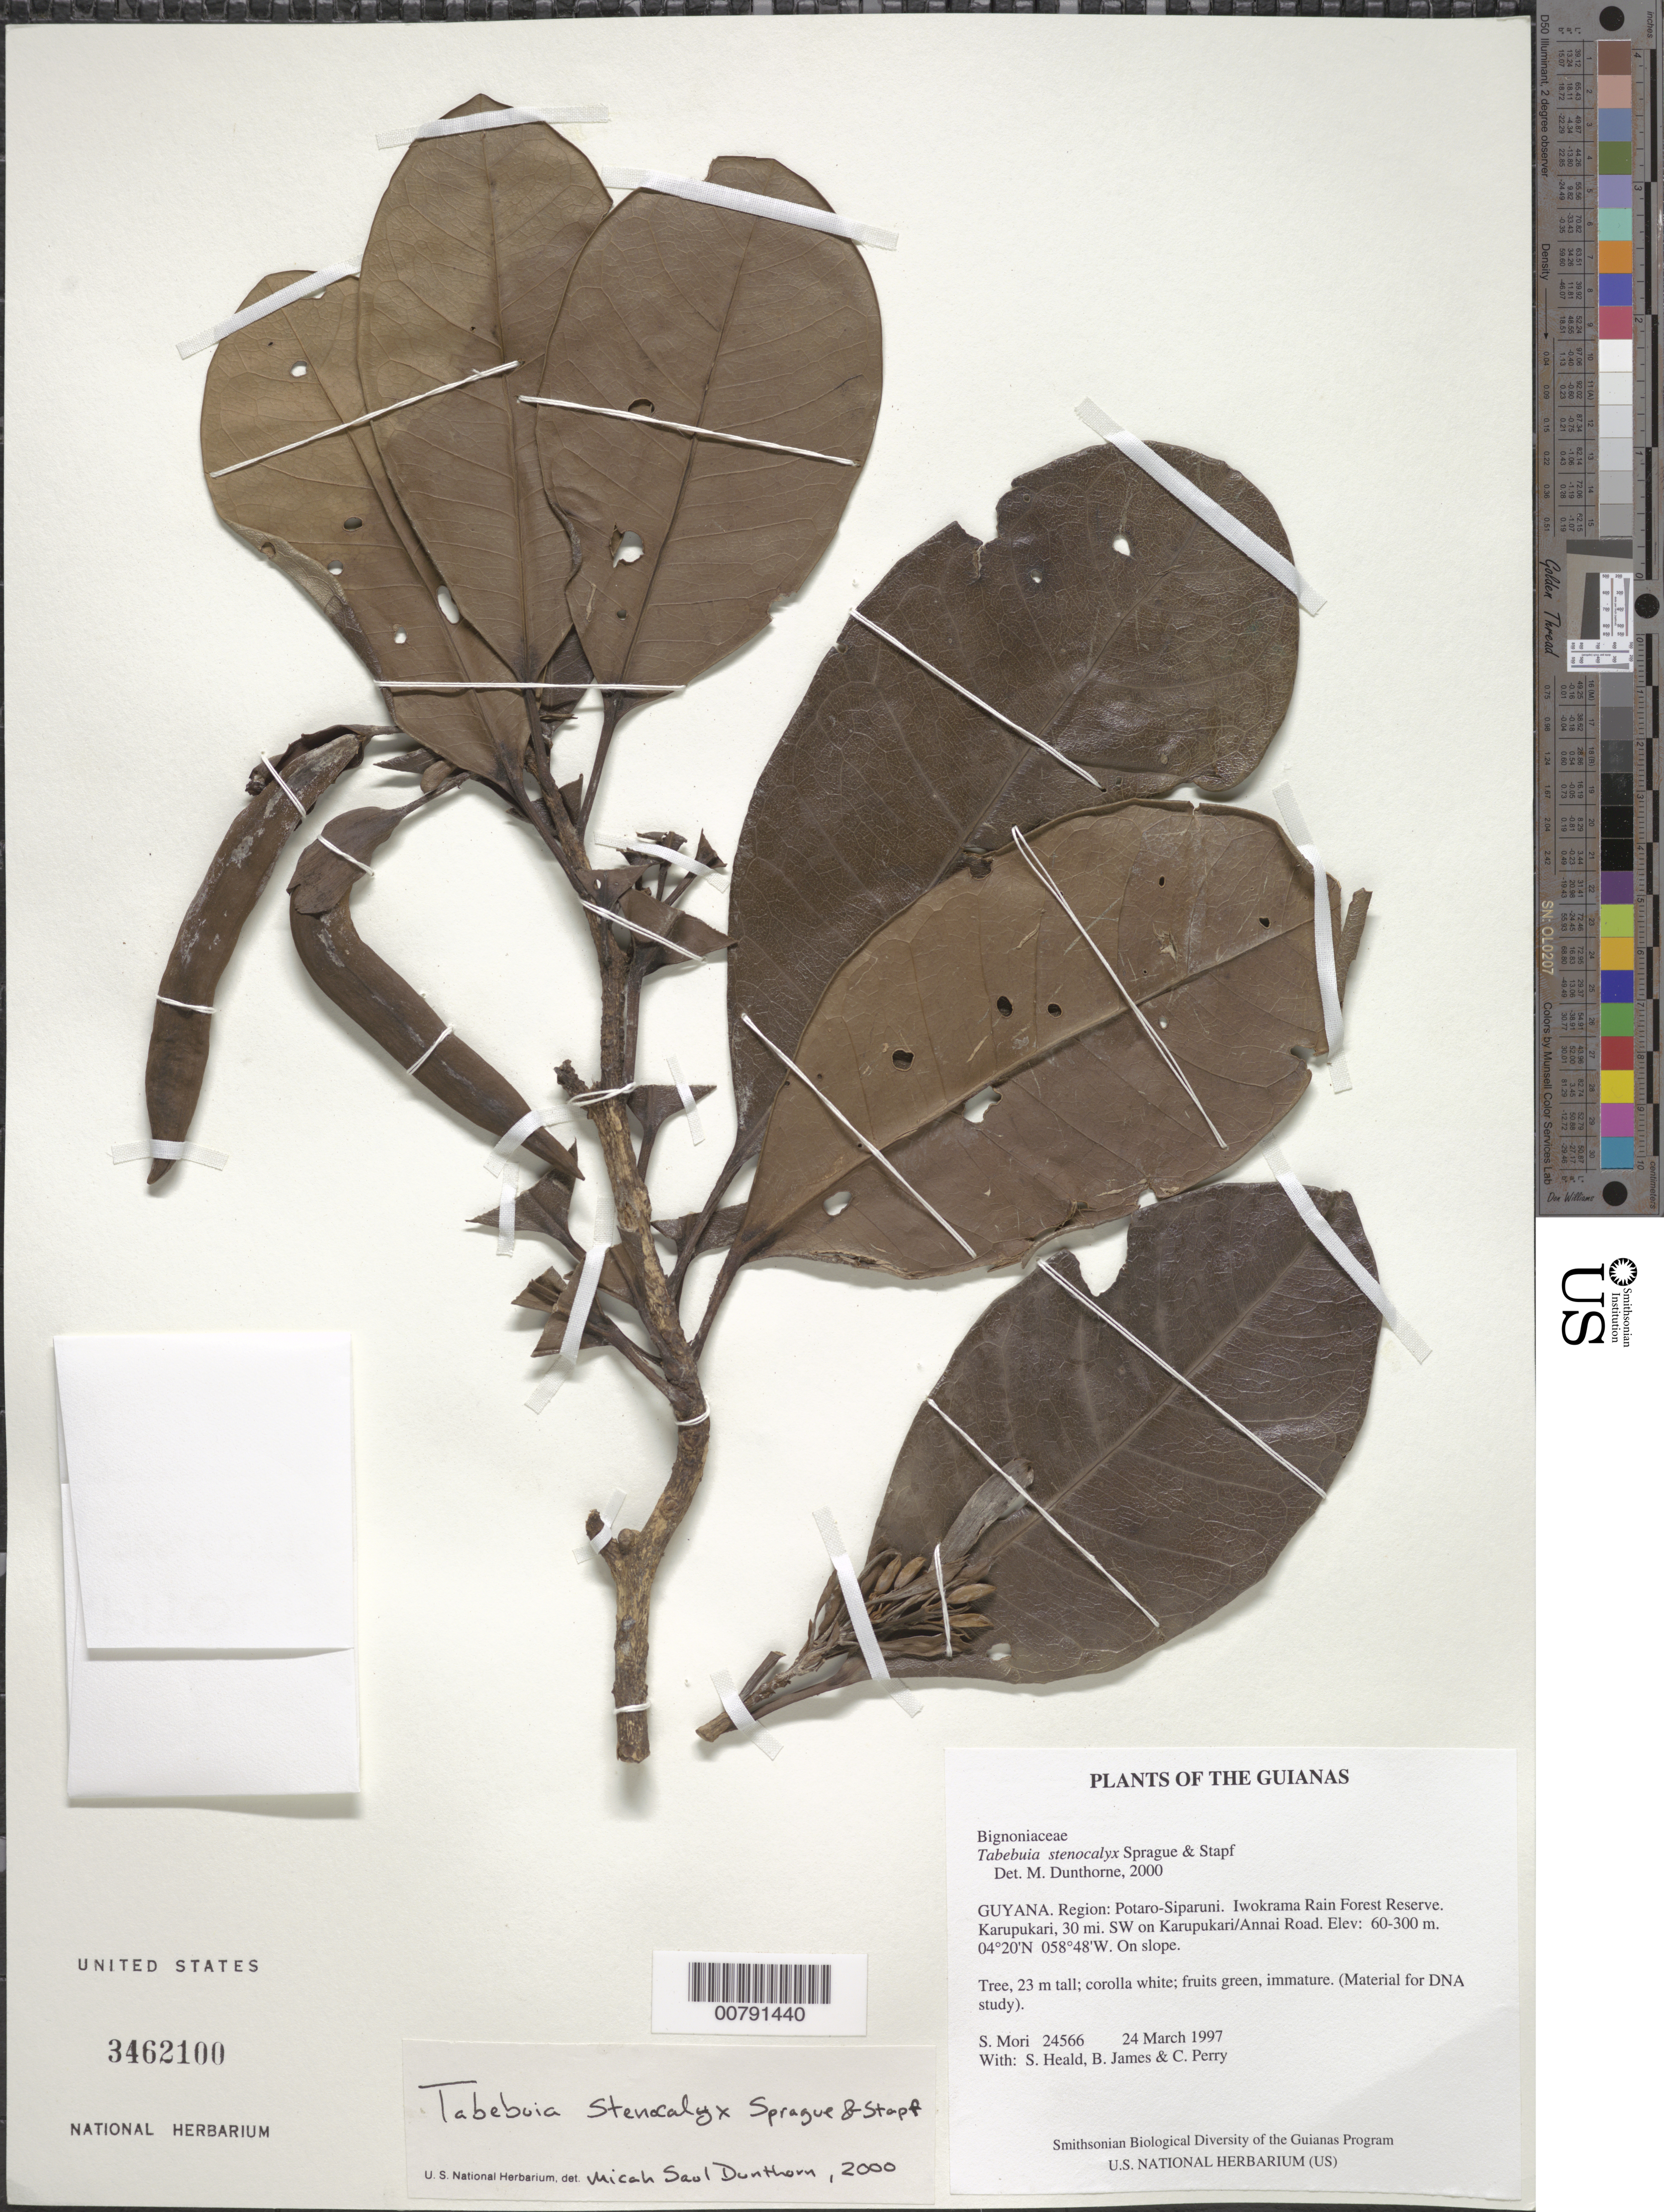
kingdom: Plantae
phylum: Tracheophyta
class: Magnoliopsida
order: Lamiales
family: Bignoniaceae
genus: Tabebuia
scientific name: Tabebuia stenocalyx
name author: Sprague & Stapf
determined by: Grose, S. O.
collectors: S. Mori, S. Heald, B. James & C. Perry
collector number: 24566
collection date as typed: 24 March 1997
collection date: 1997-03-24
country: Guyana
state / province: Potaro-Siparuni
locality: Iwokrama Rain Forest Reserve. Karupukari, 30 mi. SW on Karupukari/Annai Road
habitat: On slope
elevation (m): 60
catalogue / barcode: US 3462100